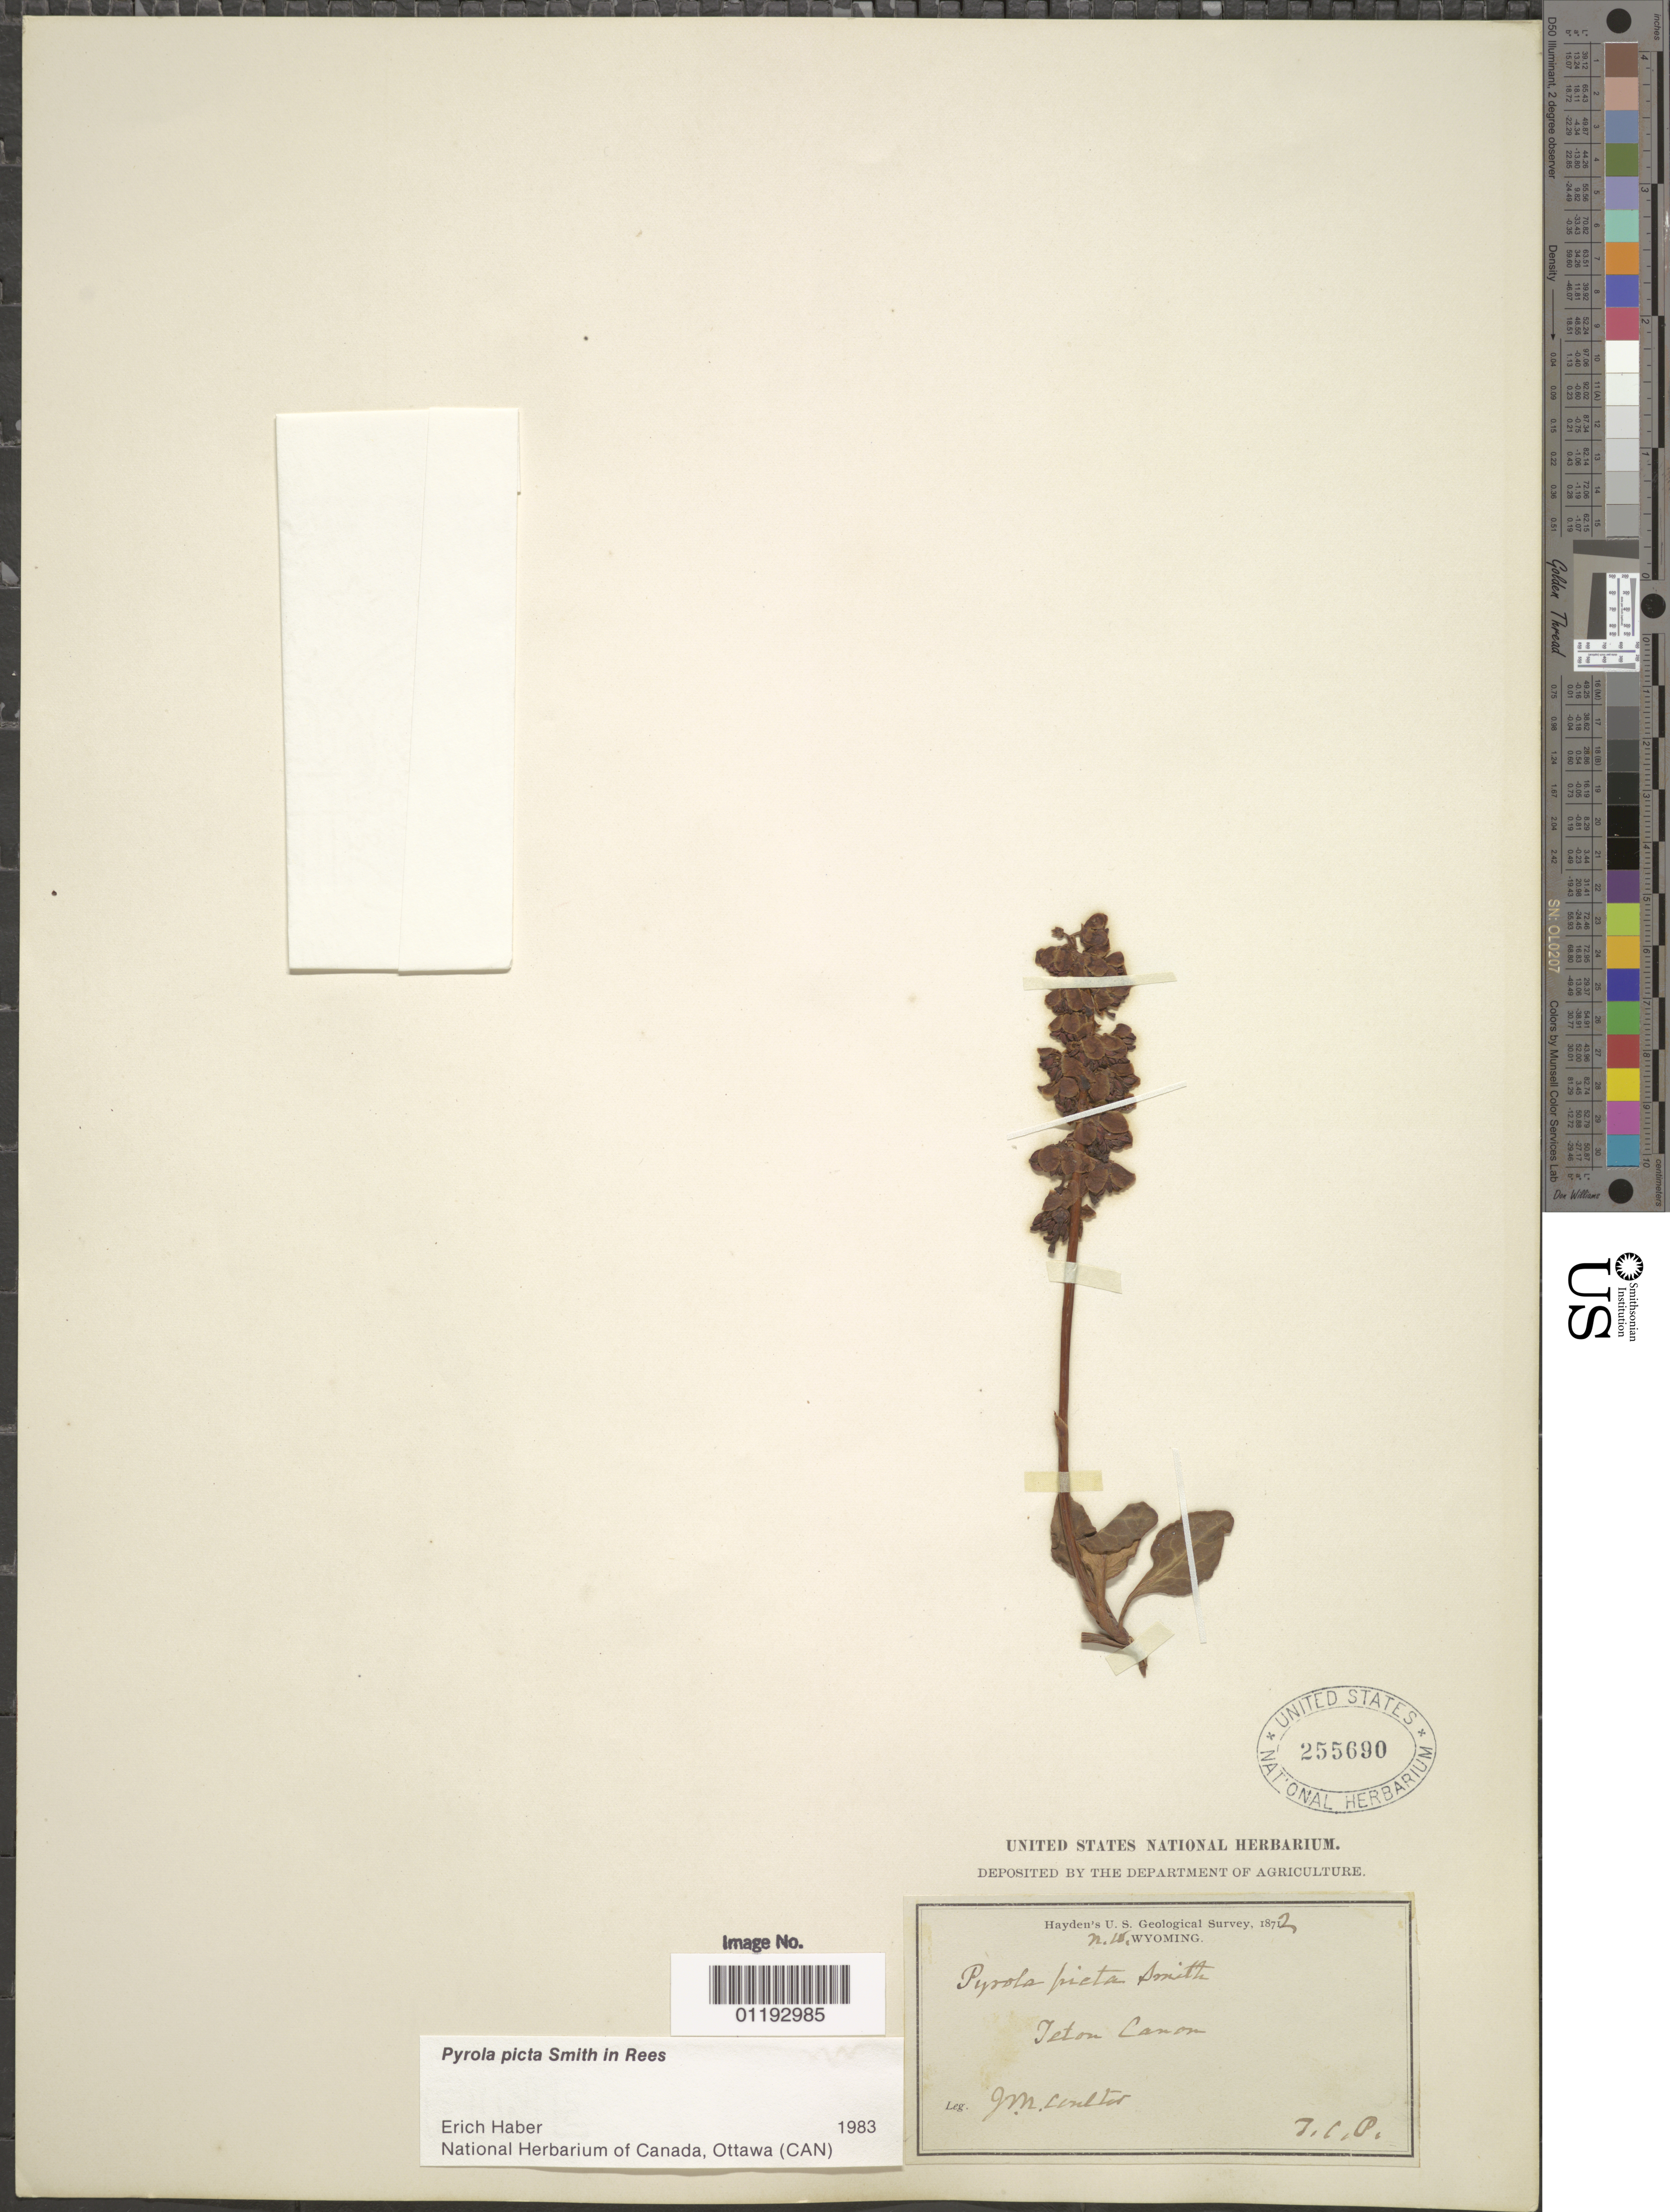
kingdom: Plantae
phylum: Tracheophyta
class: Magnoliopsida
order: Ericales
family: Ericaceae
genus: Pyrola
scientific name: Pyrola picta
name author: Sm. in Rees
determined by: Haber, E.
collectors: J. M. Coulter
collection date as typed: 1872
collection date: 1872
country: United States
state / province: Wyoming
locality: Teton Canyon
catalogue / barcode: US 255690